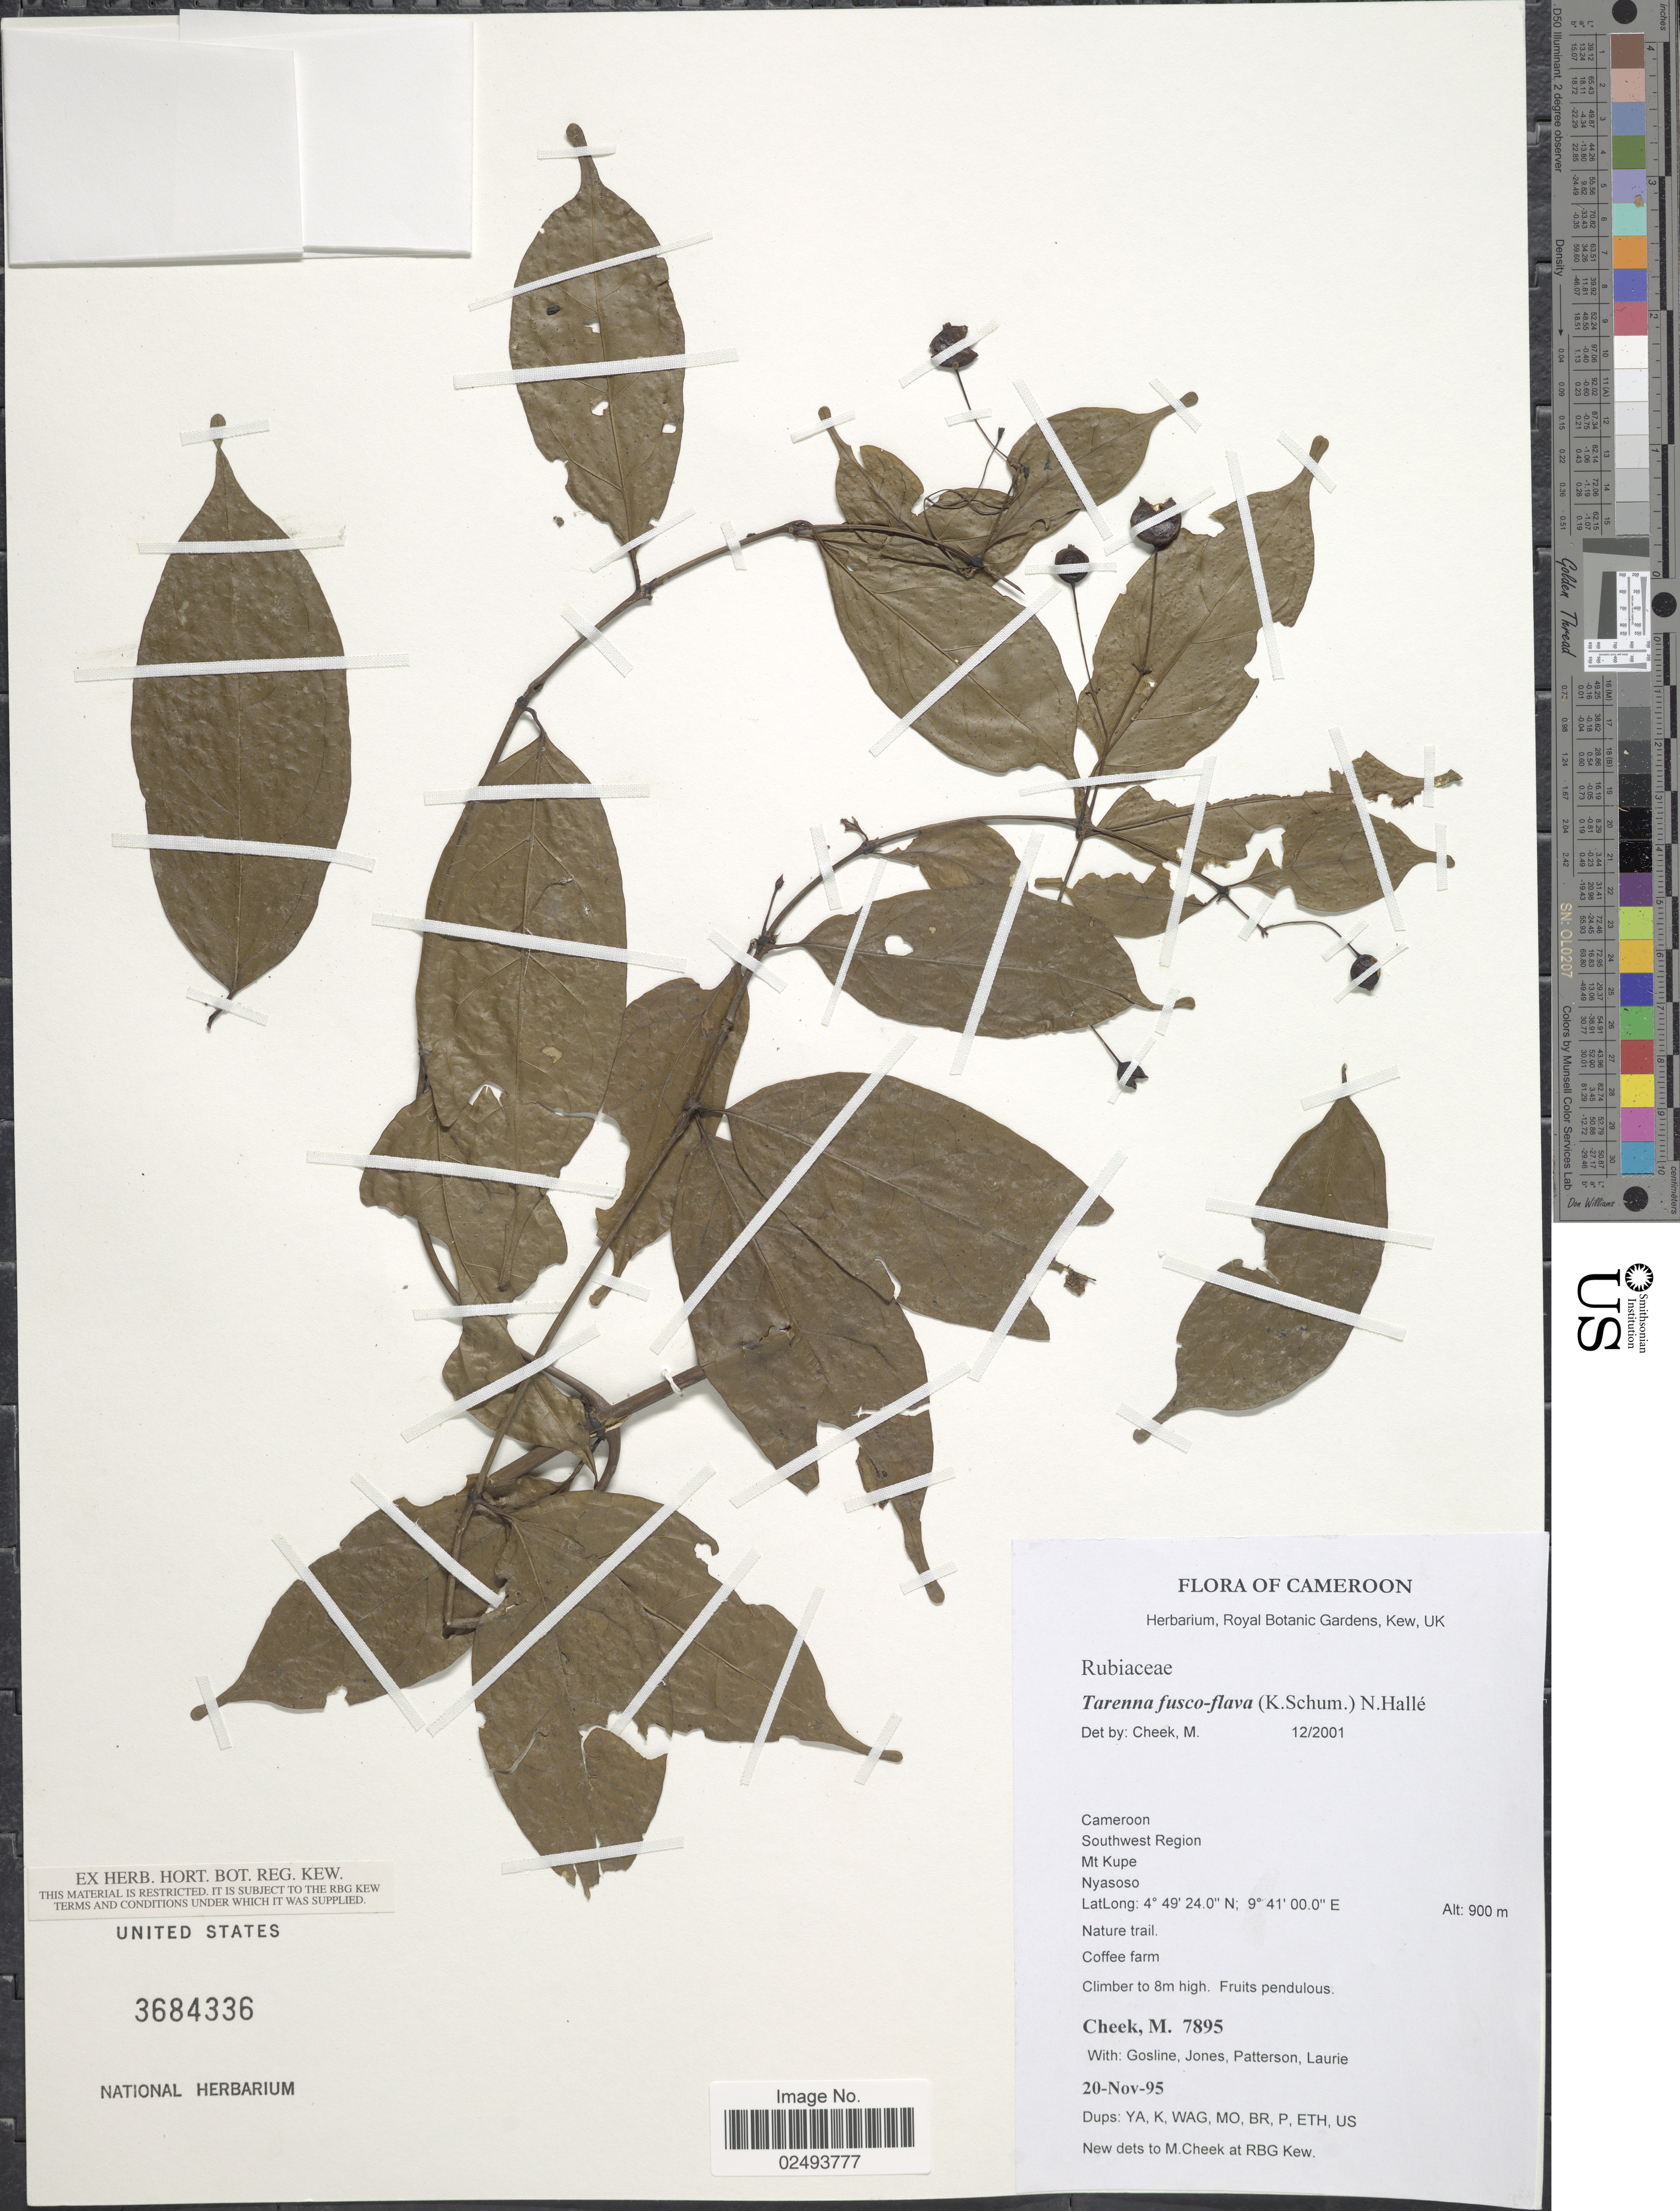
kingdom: Plantae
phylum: Tracheophyta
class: Magnoliopsida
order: Gentianales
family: Rubiaceae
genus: Tarenna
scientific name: Tarenna fuscoflava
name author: (K. Schum.) S. Moore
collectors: M. Cheek, -. Gosline, -- Jones, -. Patterson & Laurie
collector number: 7895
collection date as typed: Transcribed d/m/y: 20/11/95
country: Cameroon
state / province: Sud-Ouest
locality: Cameroon, Southwest Region, Mt.Kupe, Nyasoso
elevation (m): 900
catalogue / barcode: US 3684336